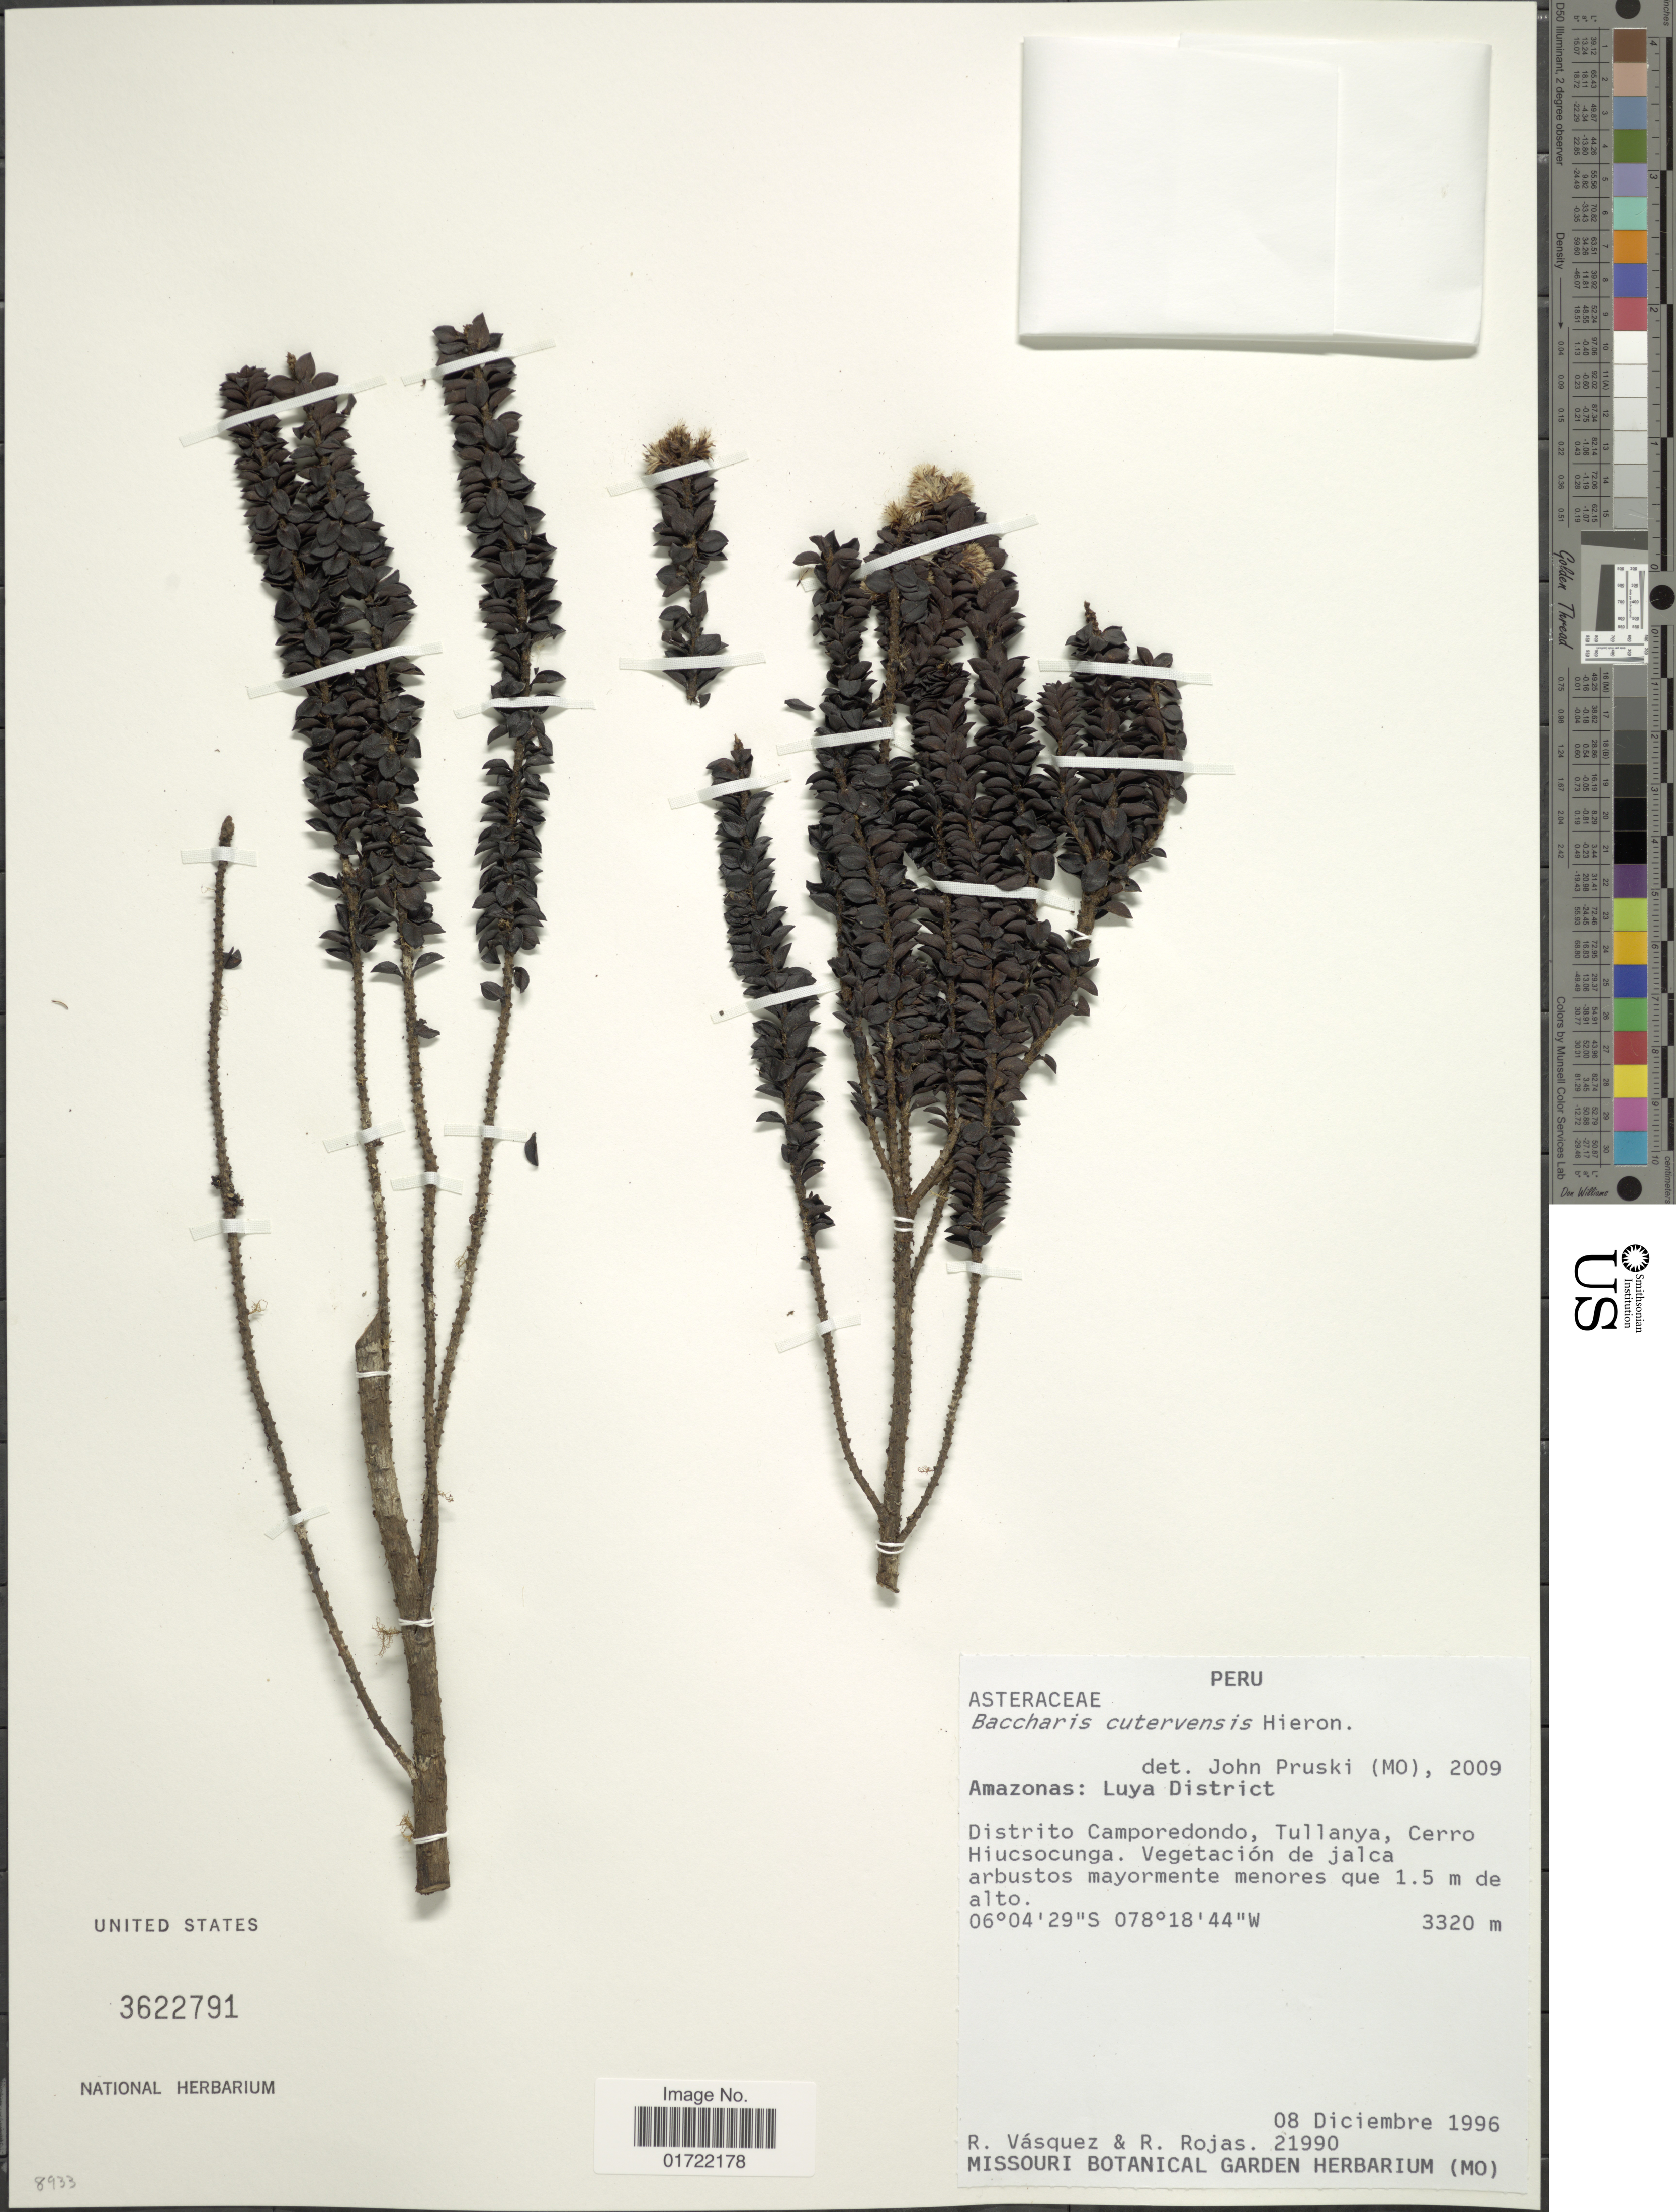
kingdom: Plantae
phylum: Tracheophyta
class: Magnoliopsida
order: Asterales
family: Asteraceae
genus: Baccharis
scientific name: Baccharis cutervensis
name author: Hieron.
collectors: R. Vasquez & R. Rojas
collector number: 21990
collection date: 1996-12-08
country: Peru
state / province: Amazonas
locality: Luya District, Distrito Camporedondo, Tullanya, Cerro, Hiuscocunga,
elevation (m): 3320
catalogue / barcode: US 3622791